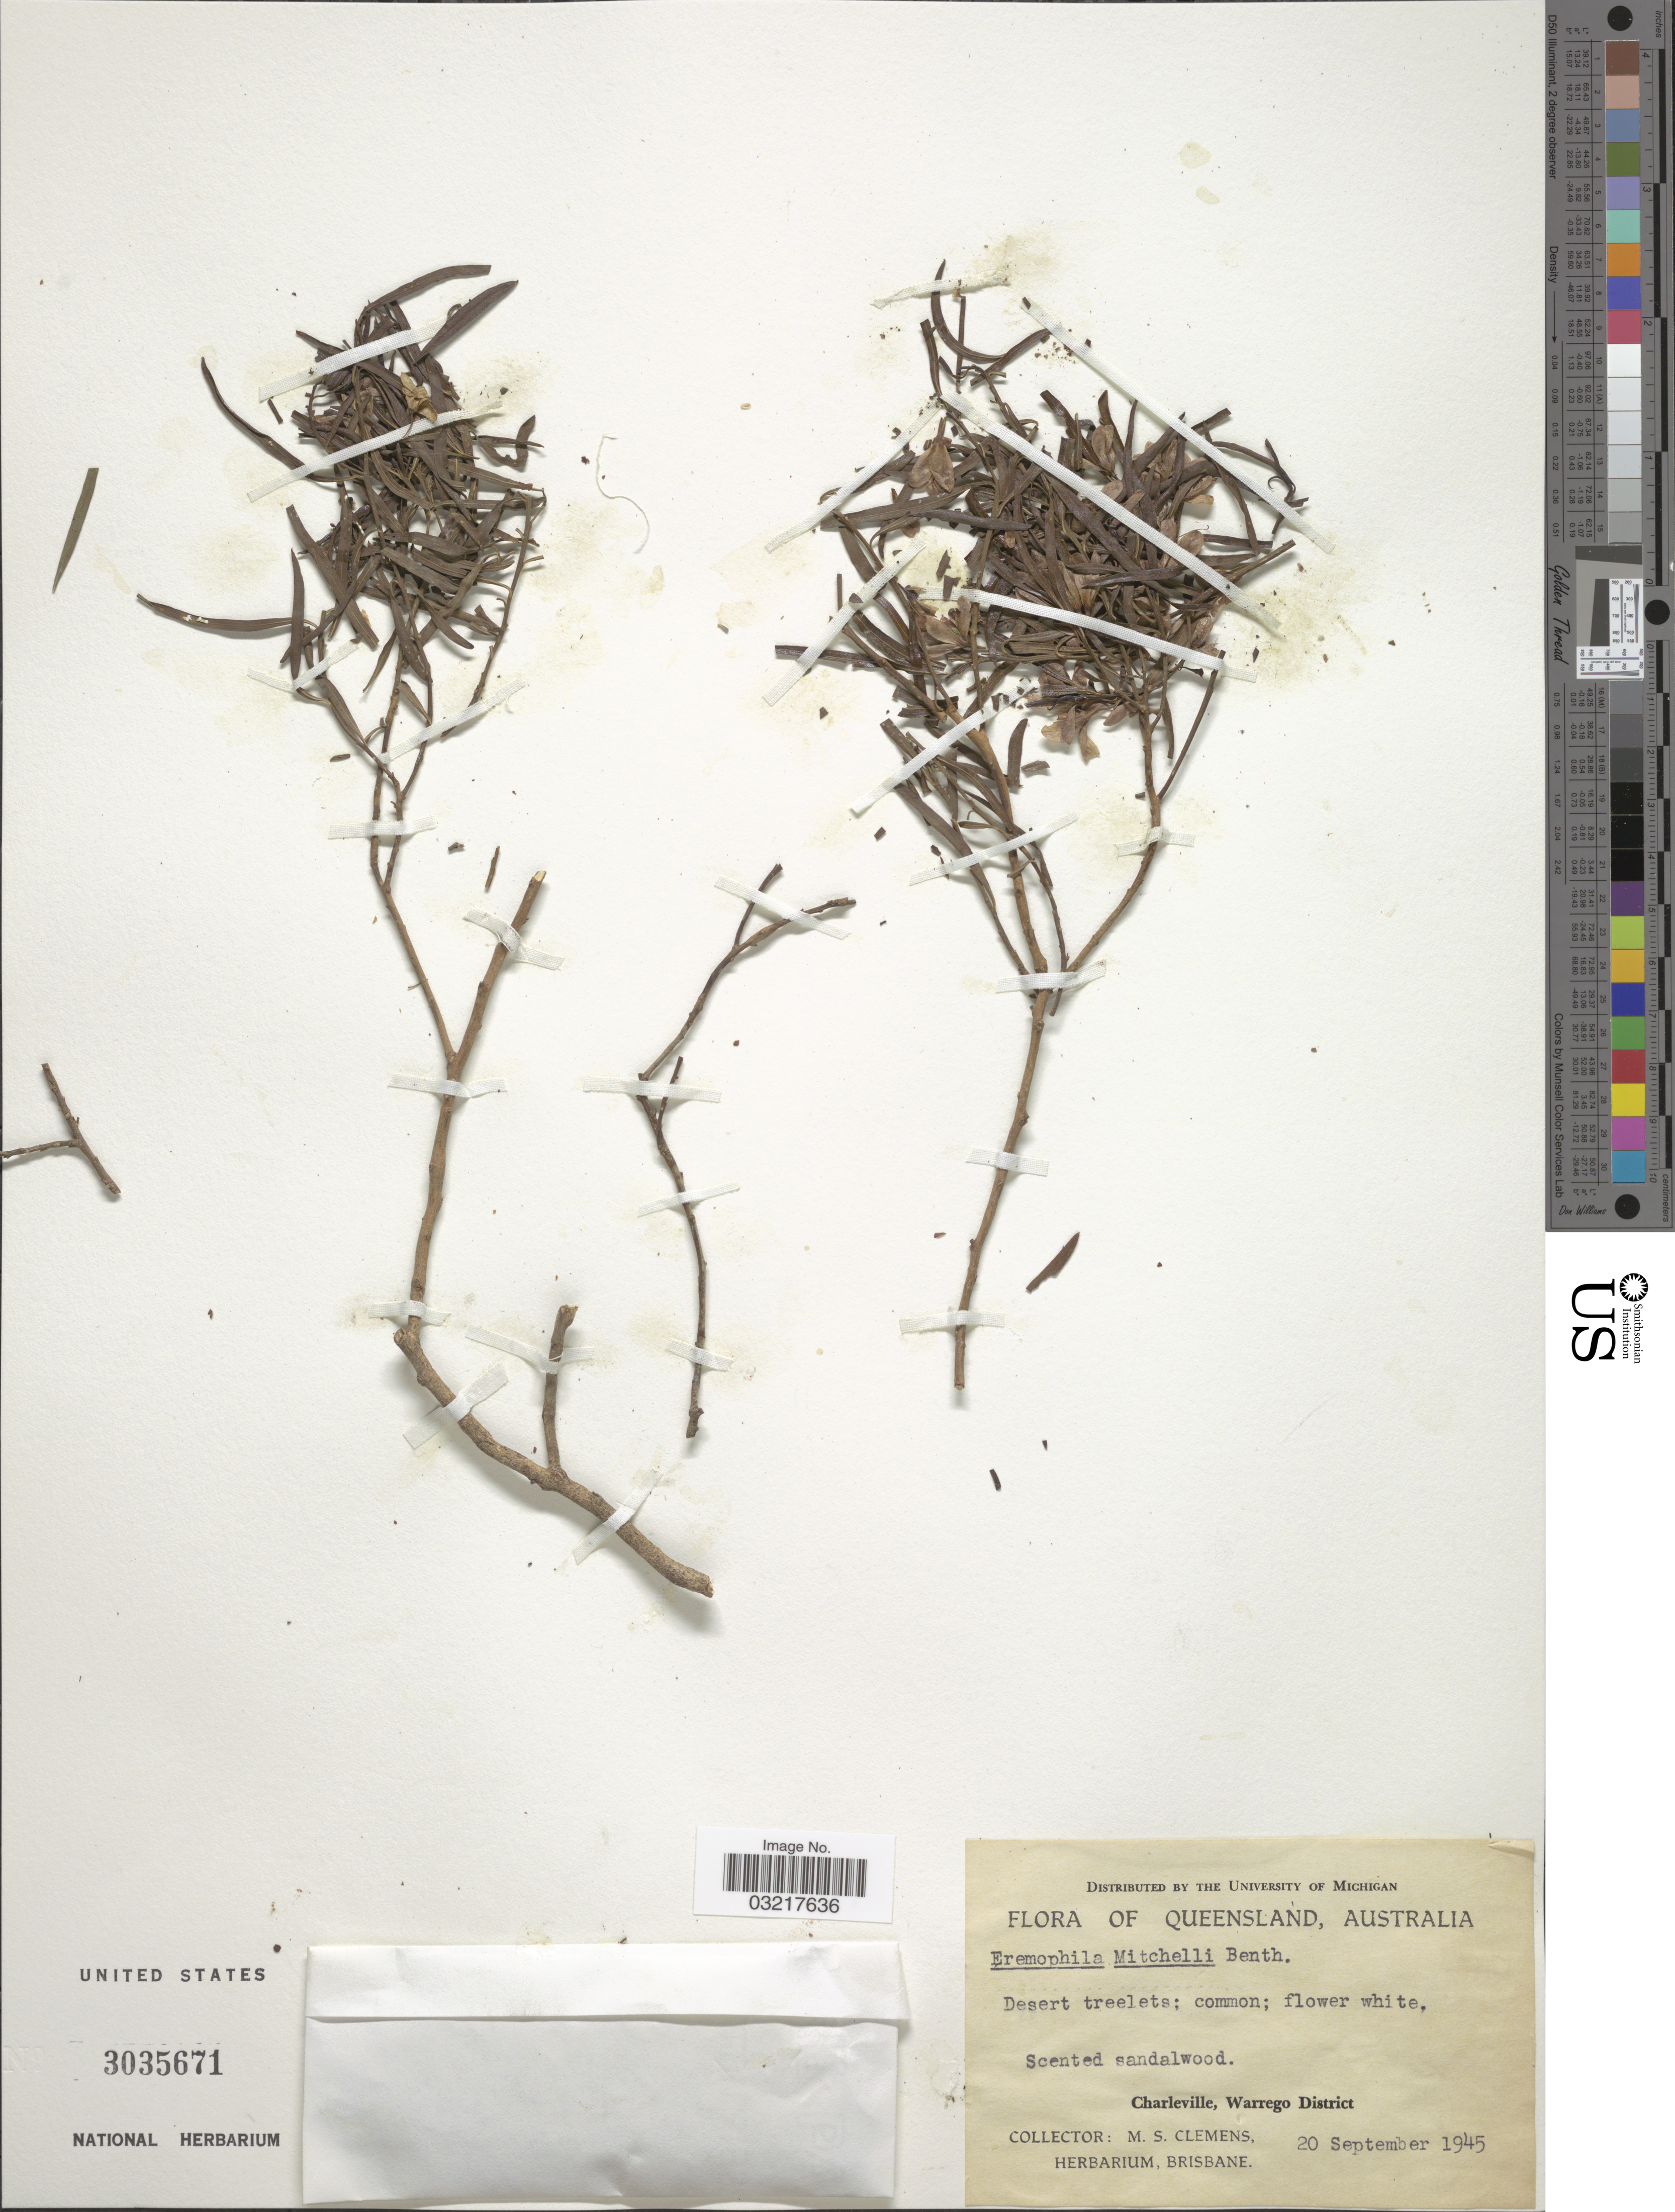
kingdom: Plantae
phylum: Tracheophyta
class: Magnoliopsida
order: Lamiales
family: Scrophulariaceae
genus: Eremophila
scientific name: Eremophila mitchellii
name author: Benth.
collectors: M. S. Clemens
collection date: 1945-09-20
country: Australia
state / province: Queensland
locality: Charleville, Warrego District.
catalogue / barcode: US 3035671